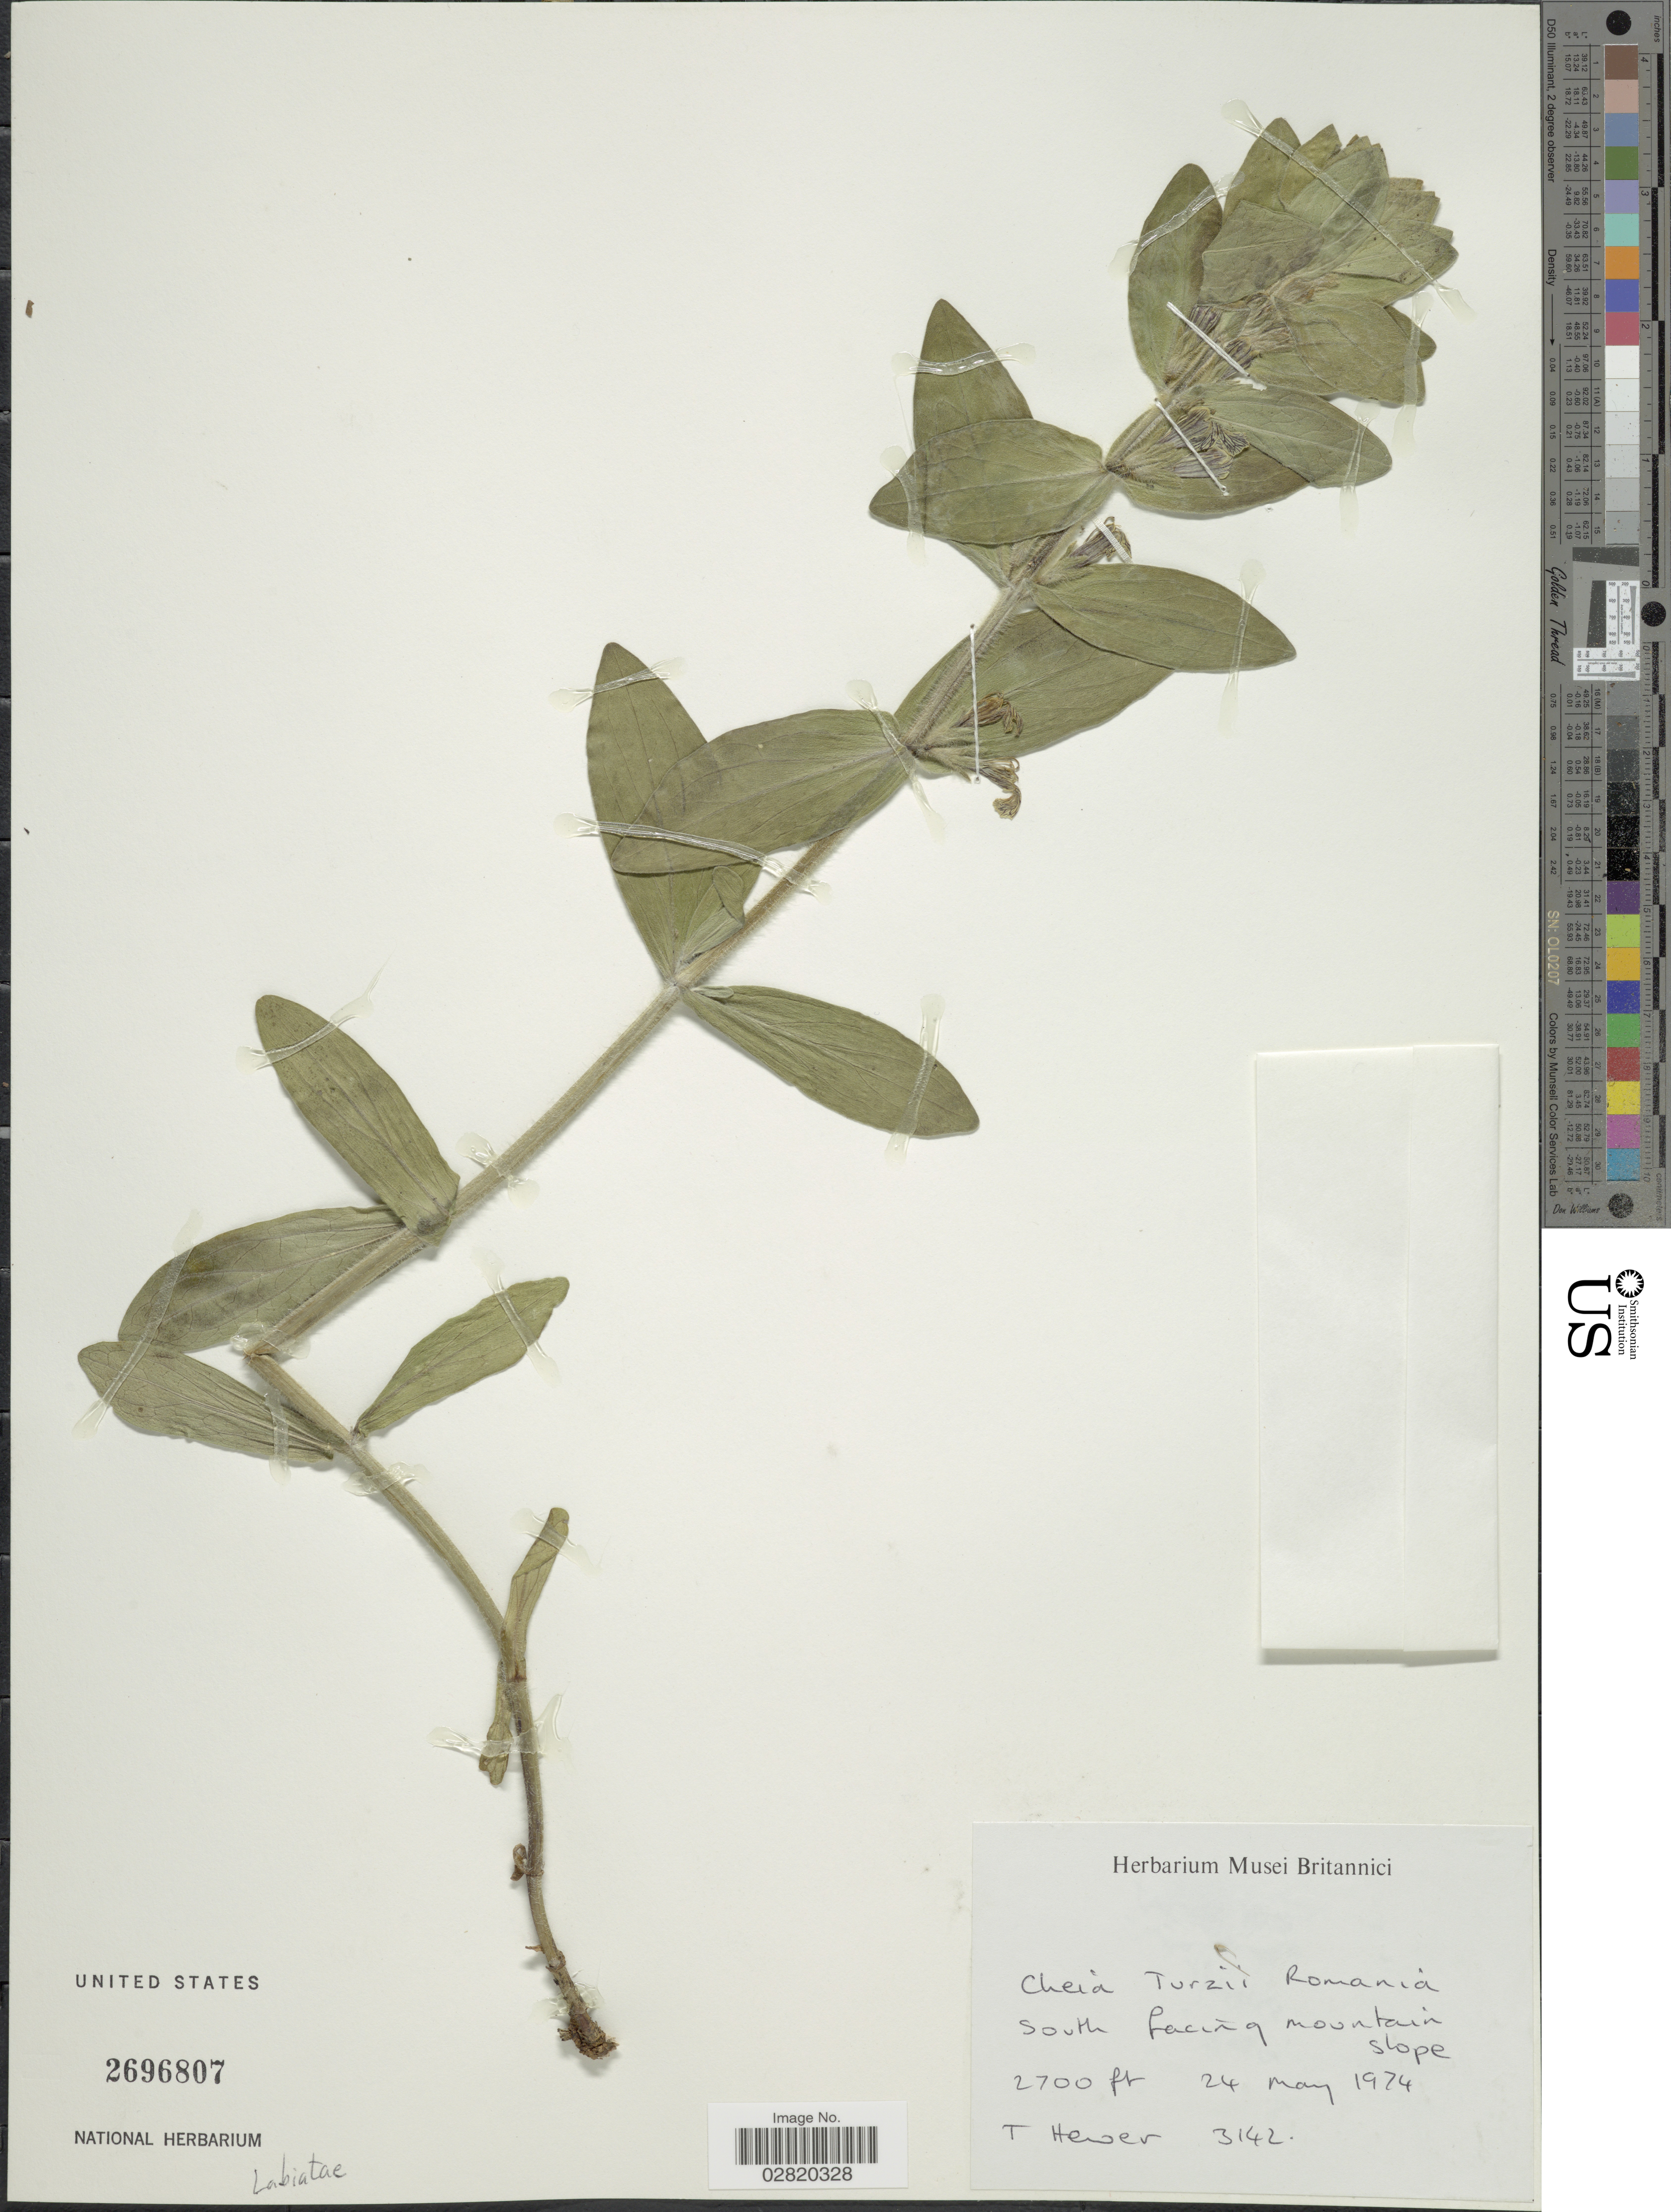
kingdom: Plantae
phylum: Tracheophyta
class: Magnoliopsida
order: Lamiales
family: Lamiaceae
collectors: T. Hewer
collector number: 3142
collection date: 1974-05-24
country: Romania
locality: Cheia Turzii Romania. south facing mountain slope.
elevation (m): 823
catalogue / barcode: US 2696807